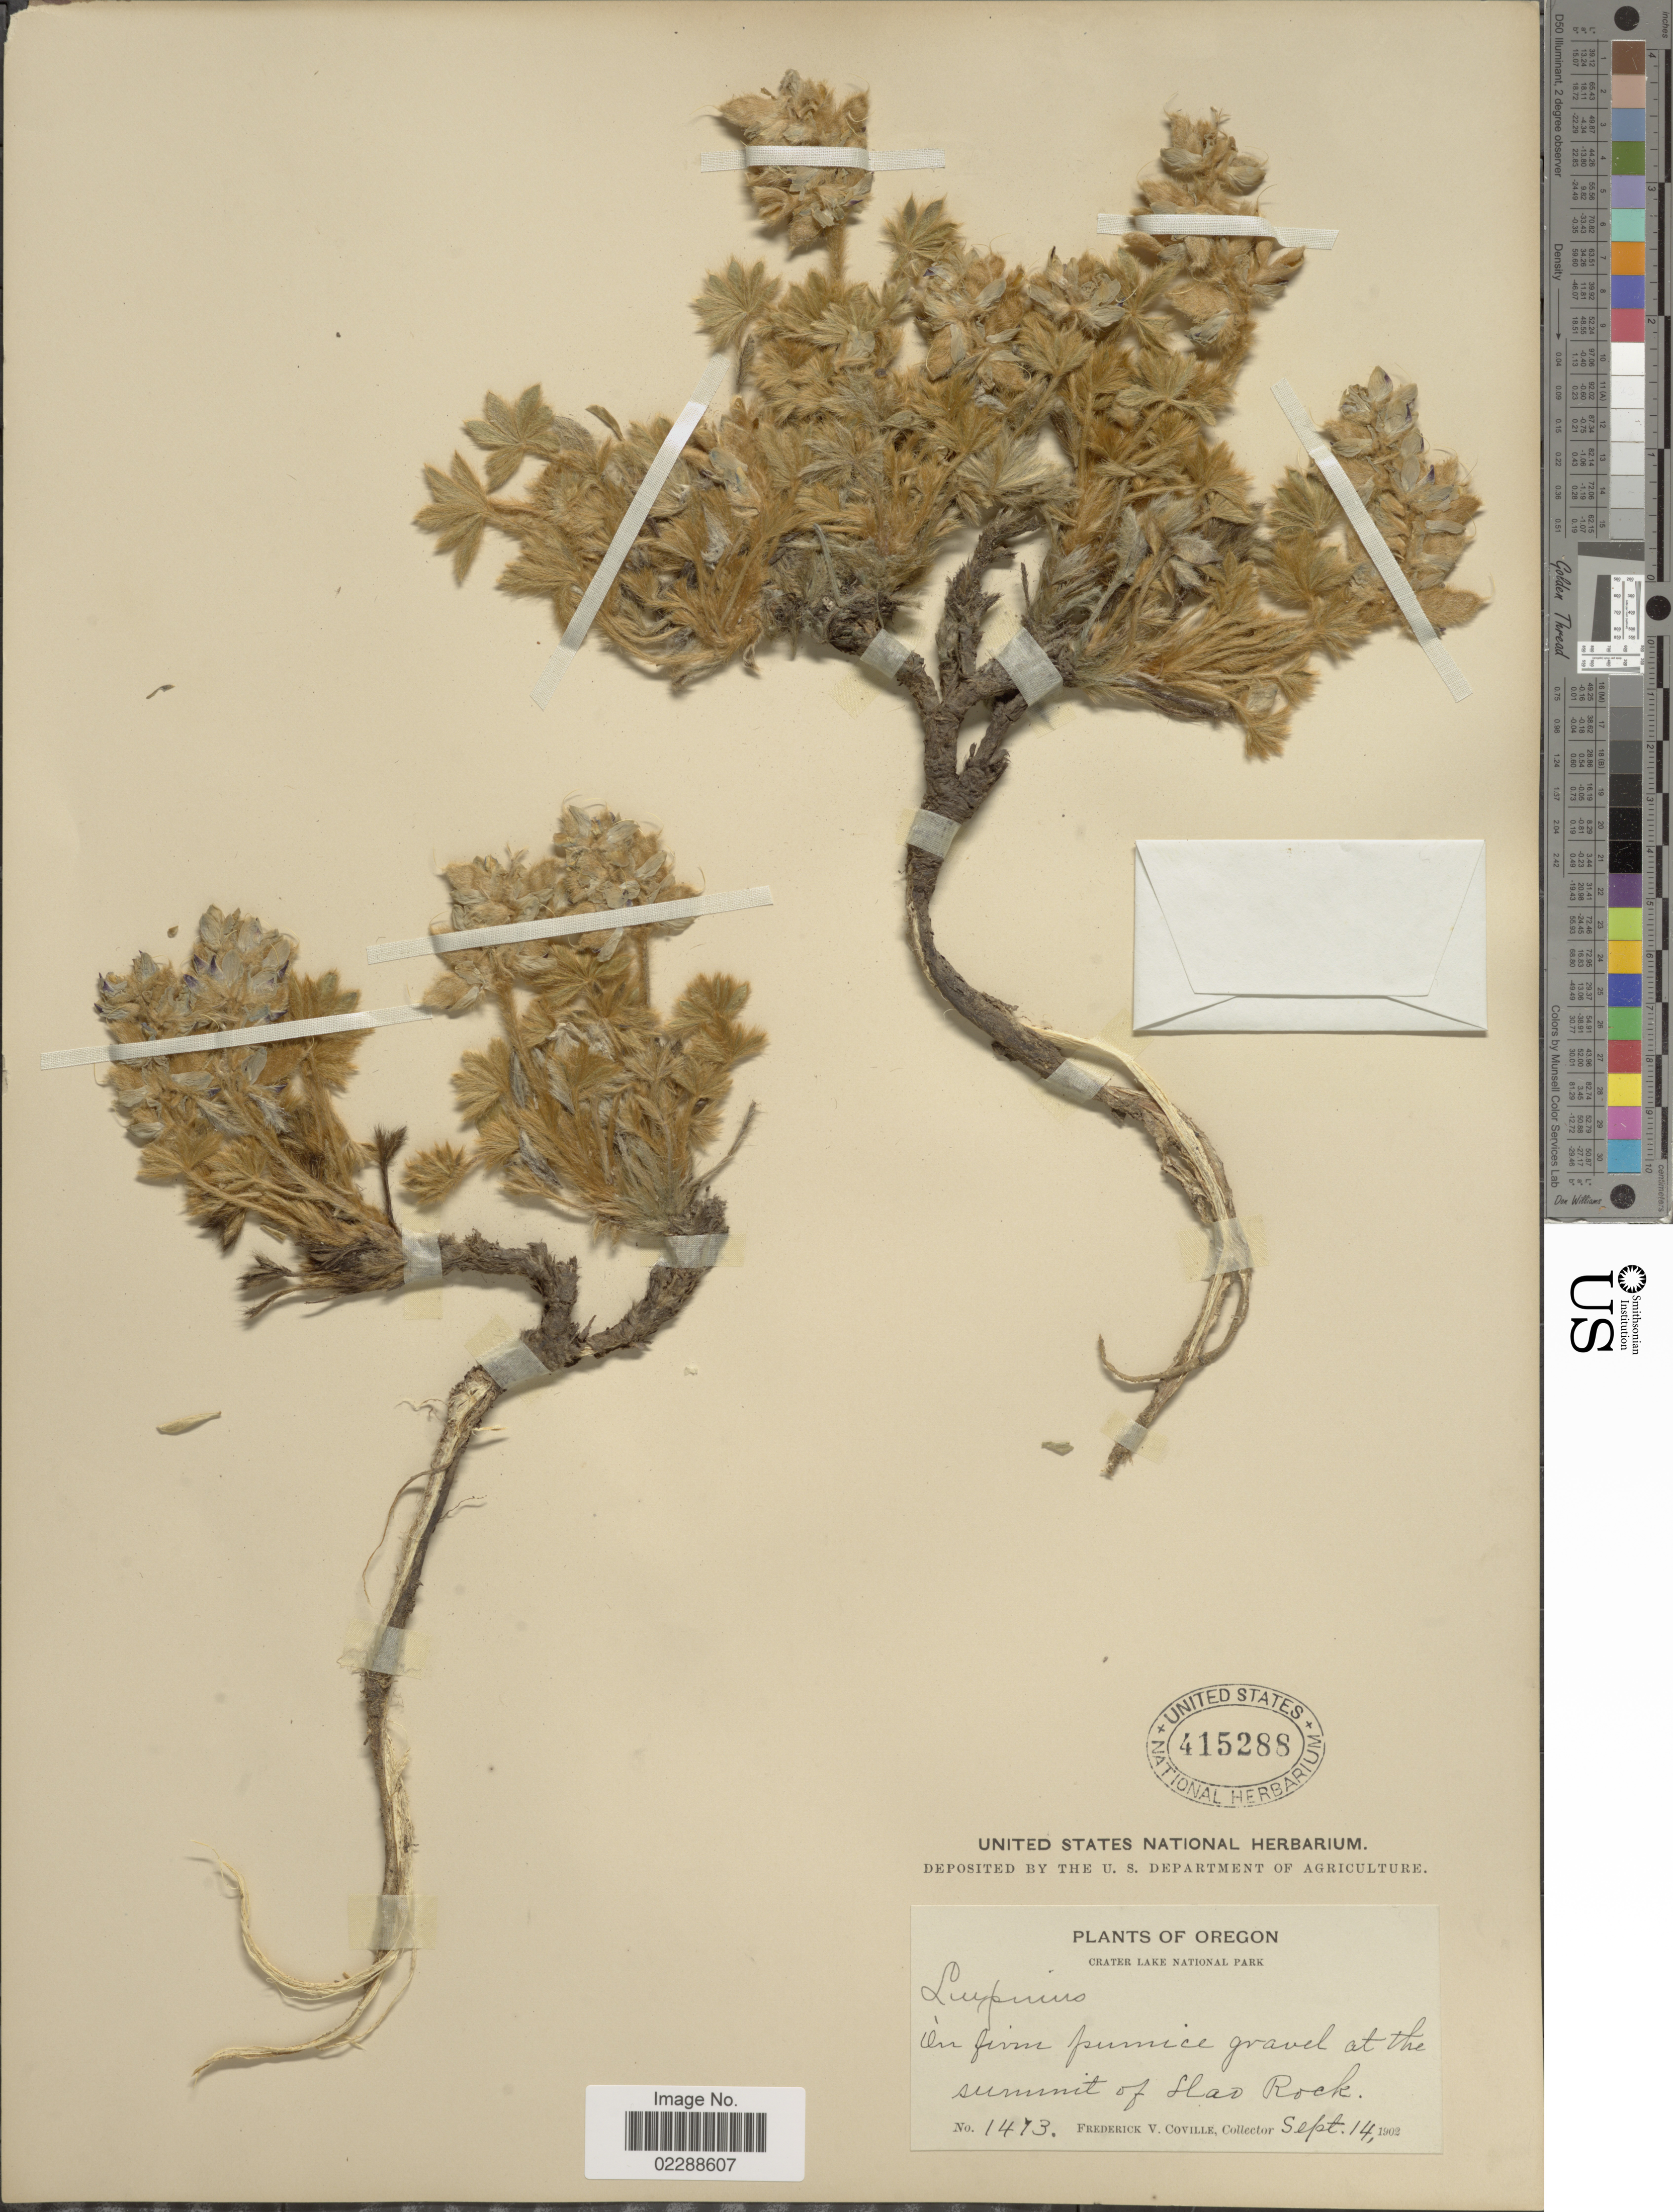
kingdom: Plantae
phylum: Tracheophyta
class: Magnoliopsida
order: Fabales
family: Fabaceae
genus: Lupinus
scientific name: Lupinus sp.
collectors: F. V. Coville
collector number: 1473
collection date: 1902-09-14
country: United States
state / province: Oregon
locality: Crater Lake National Park, Summit of Llao Rock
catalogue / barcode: US 415288